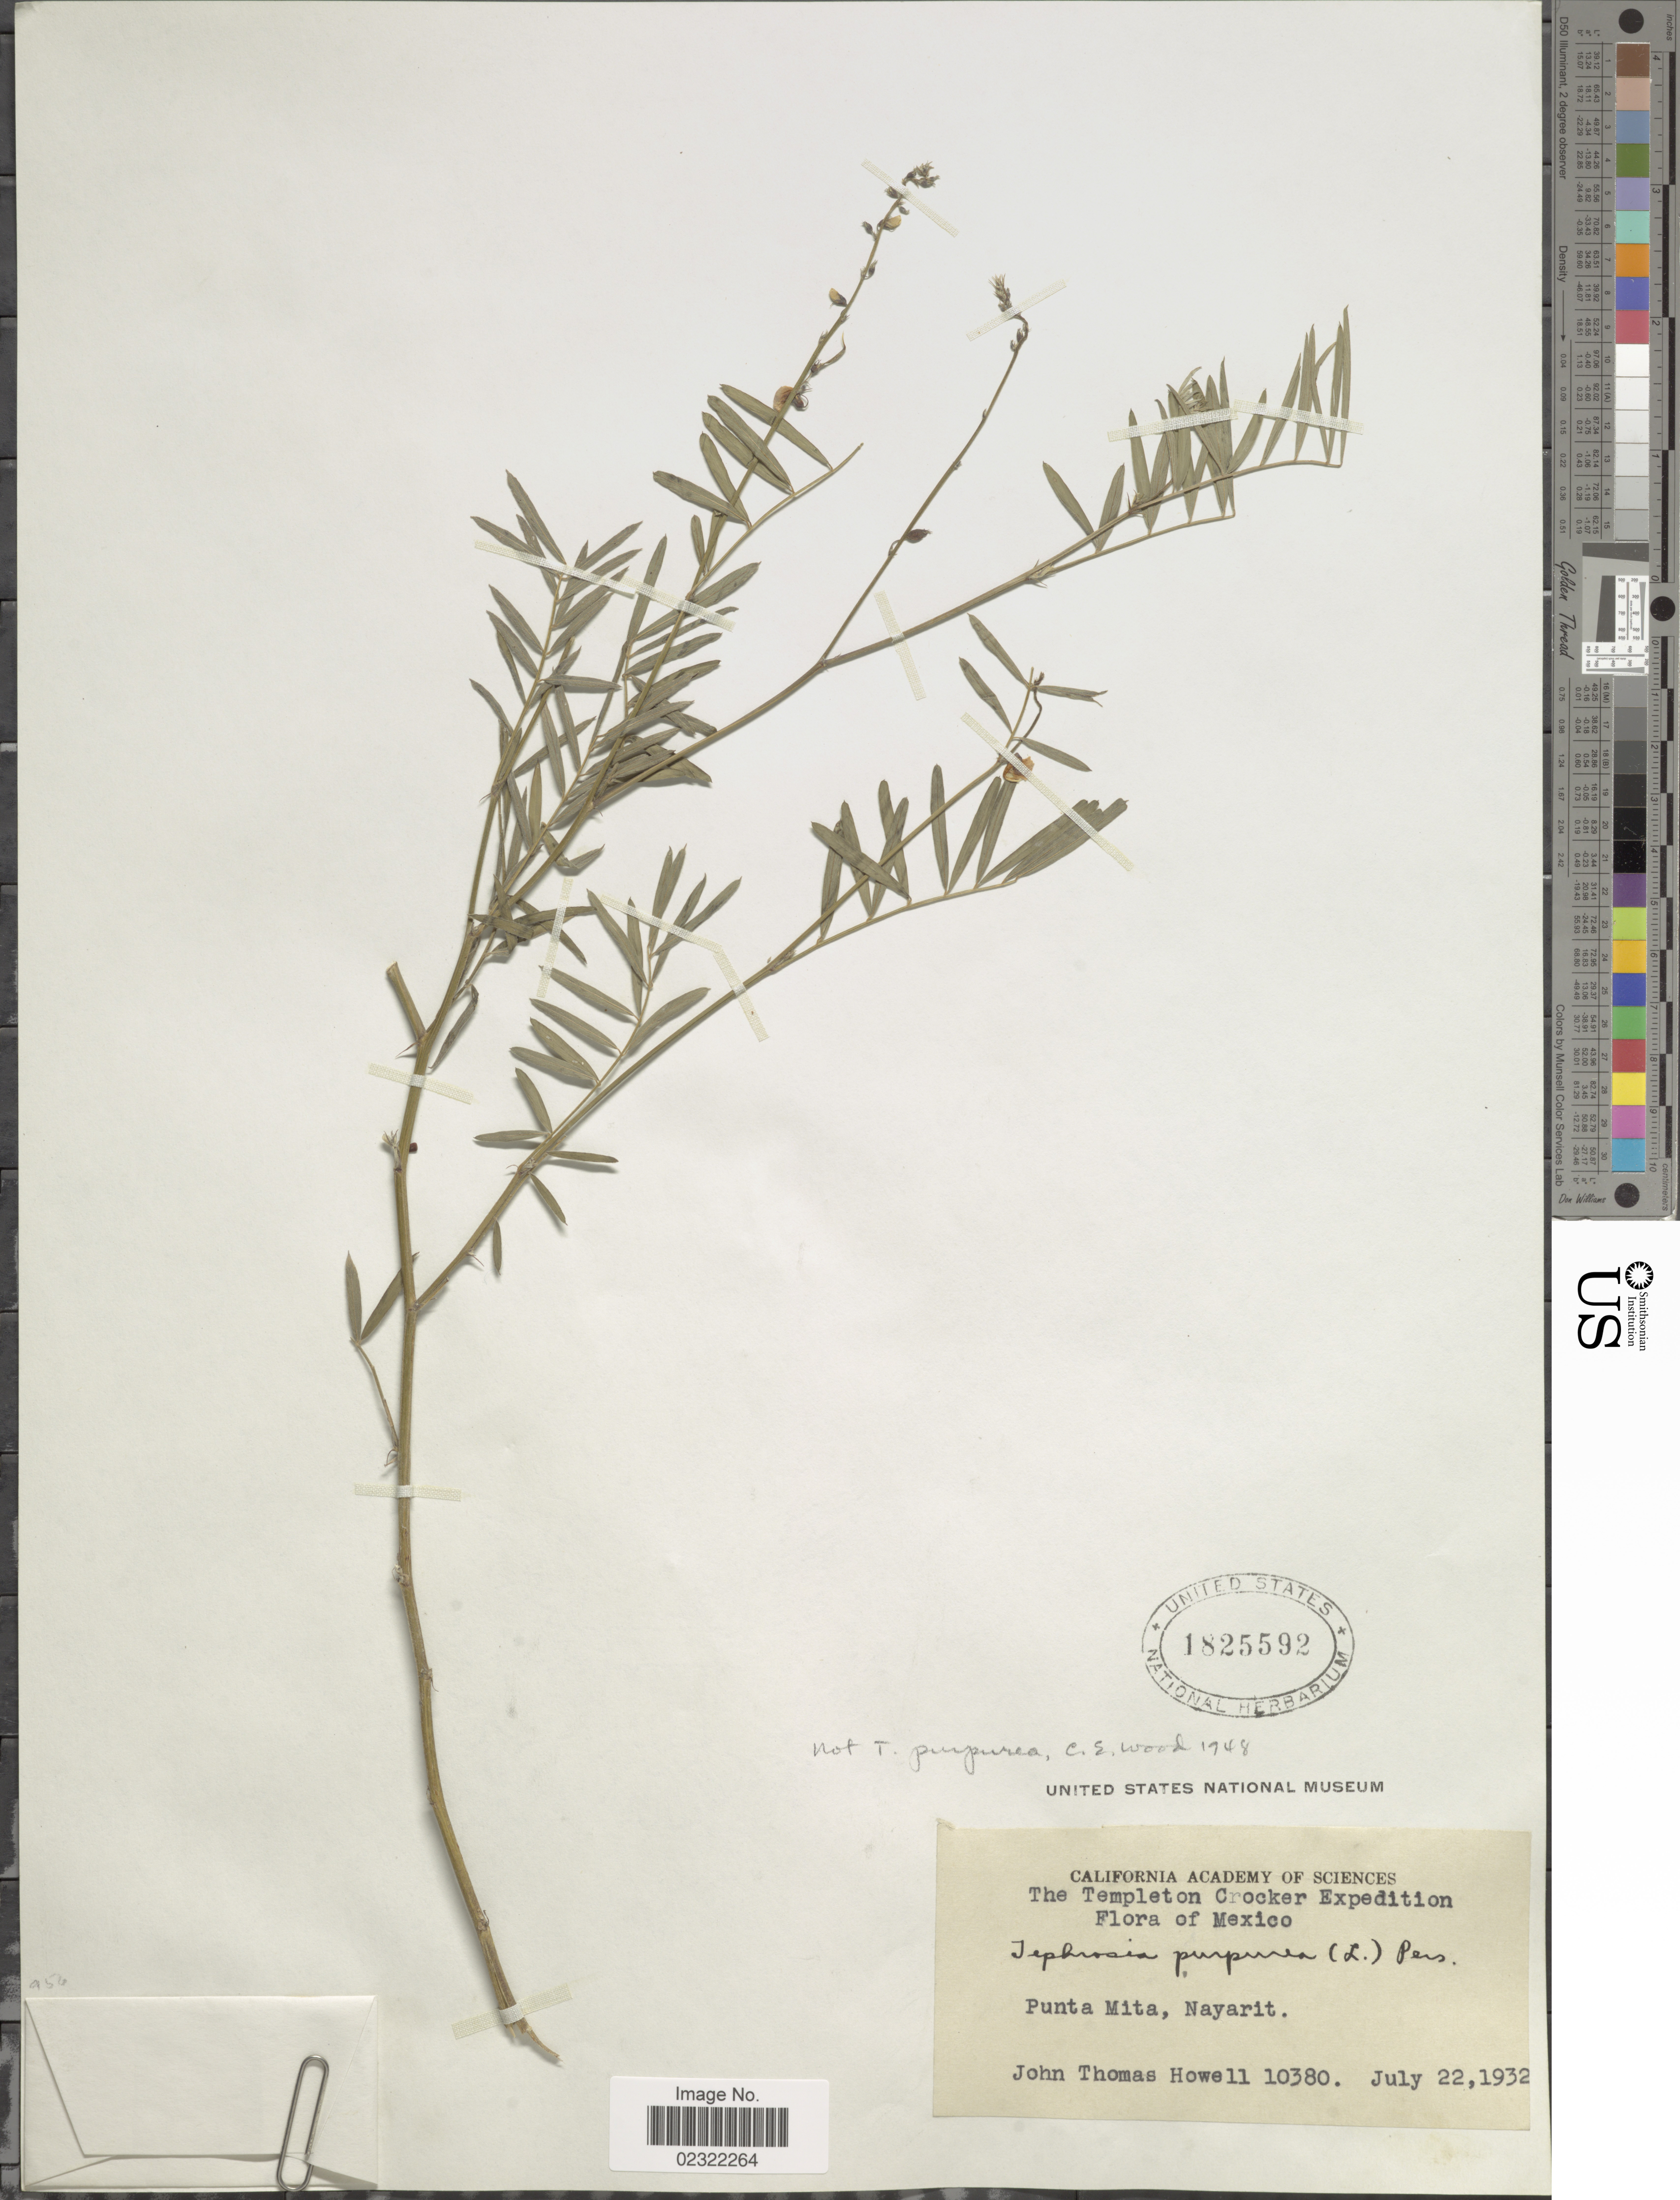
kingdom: Plantae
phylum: Tracheophyta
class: Magnoliopsida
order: Fabales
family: Fabaceae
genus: Tephrosia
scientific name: Tephrosia cinerea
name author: (L.) Pers.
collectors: J. T. Howell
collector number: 10380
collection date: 1932-07-22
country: Mexico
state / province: Nayarit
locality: Punta Mita, Nayarit.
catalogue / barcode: US 1825592